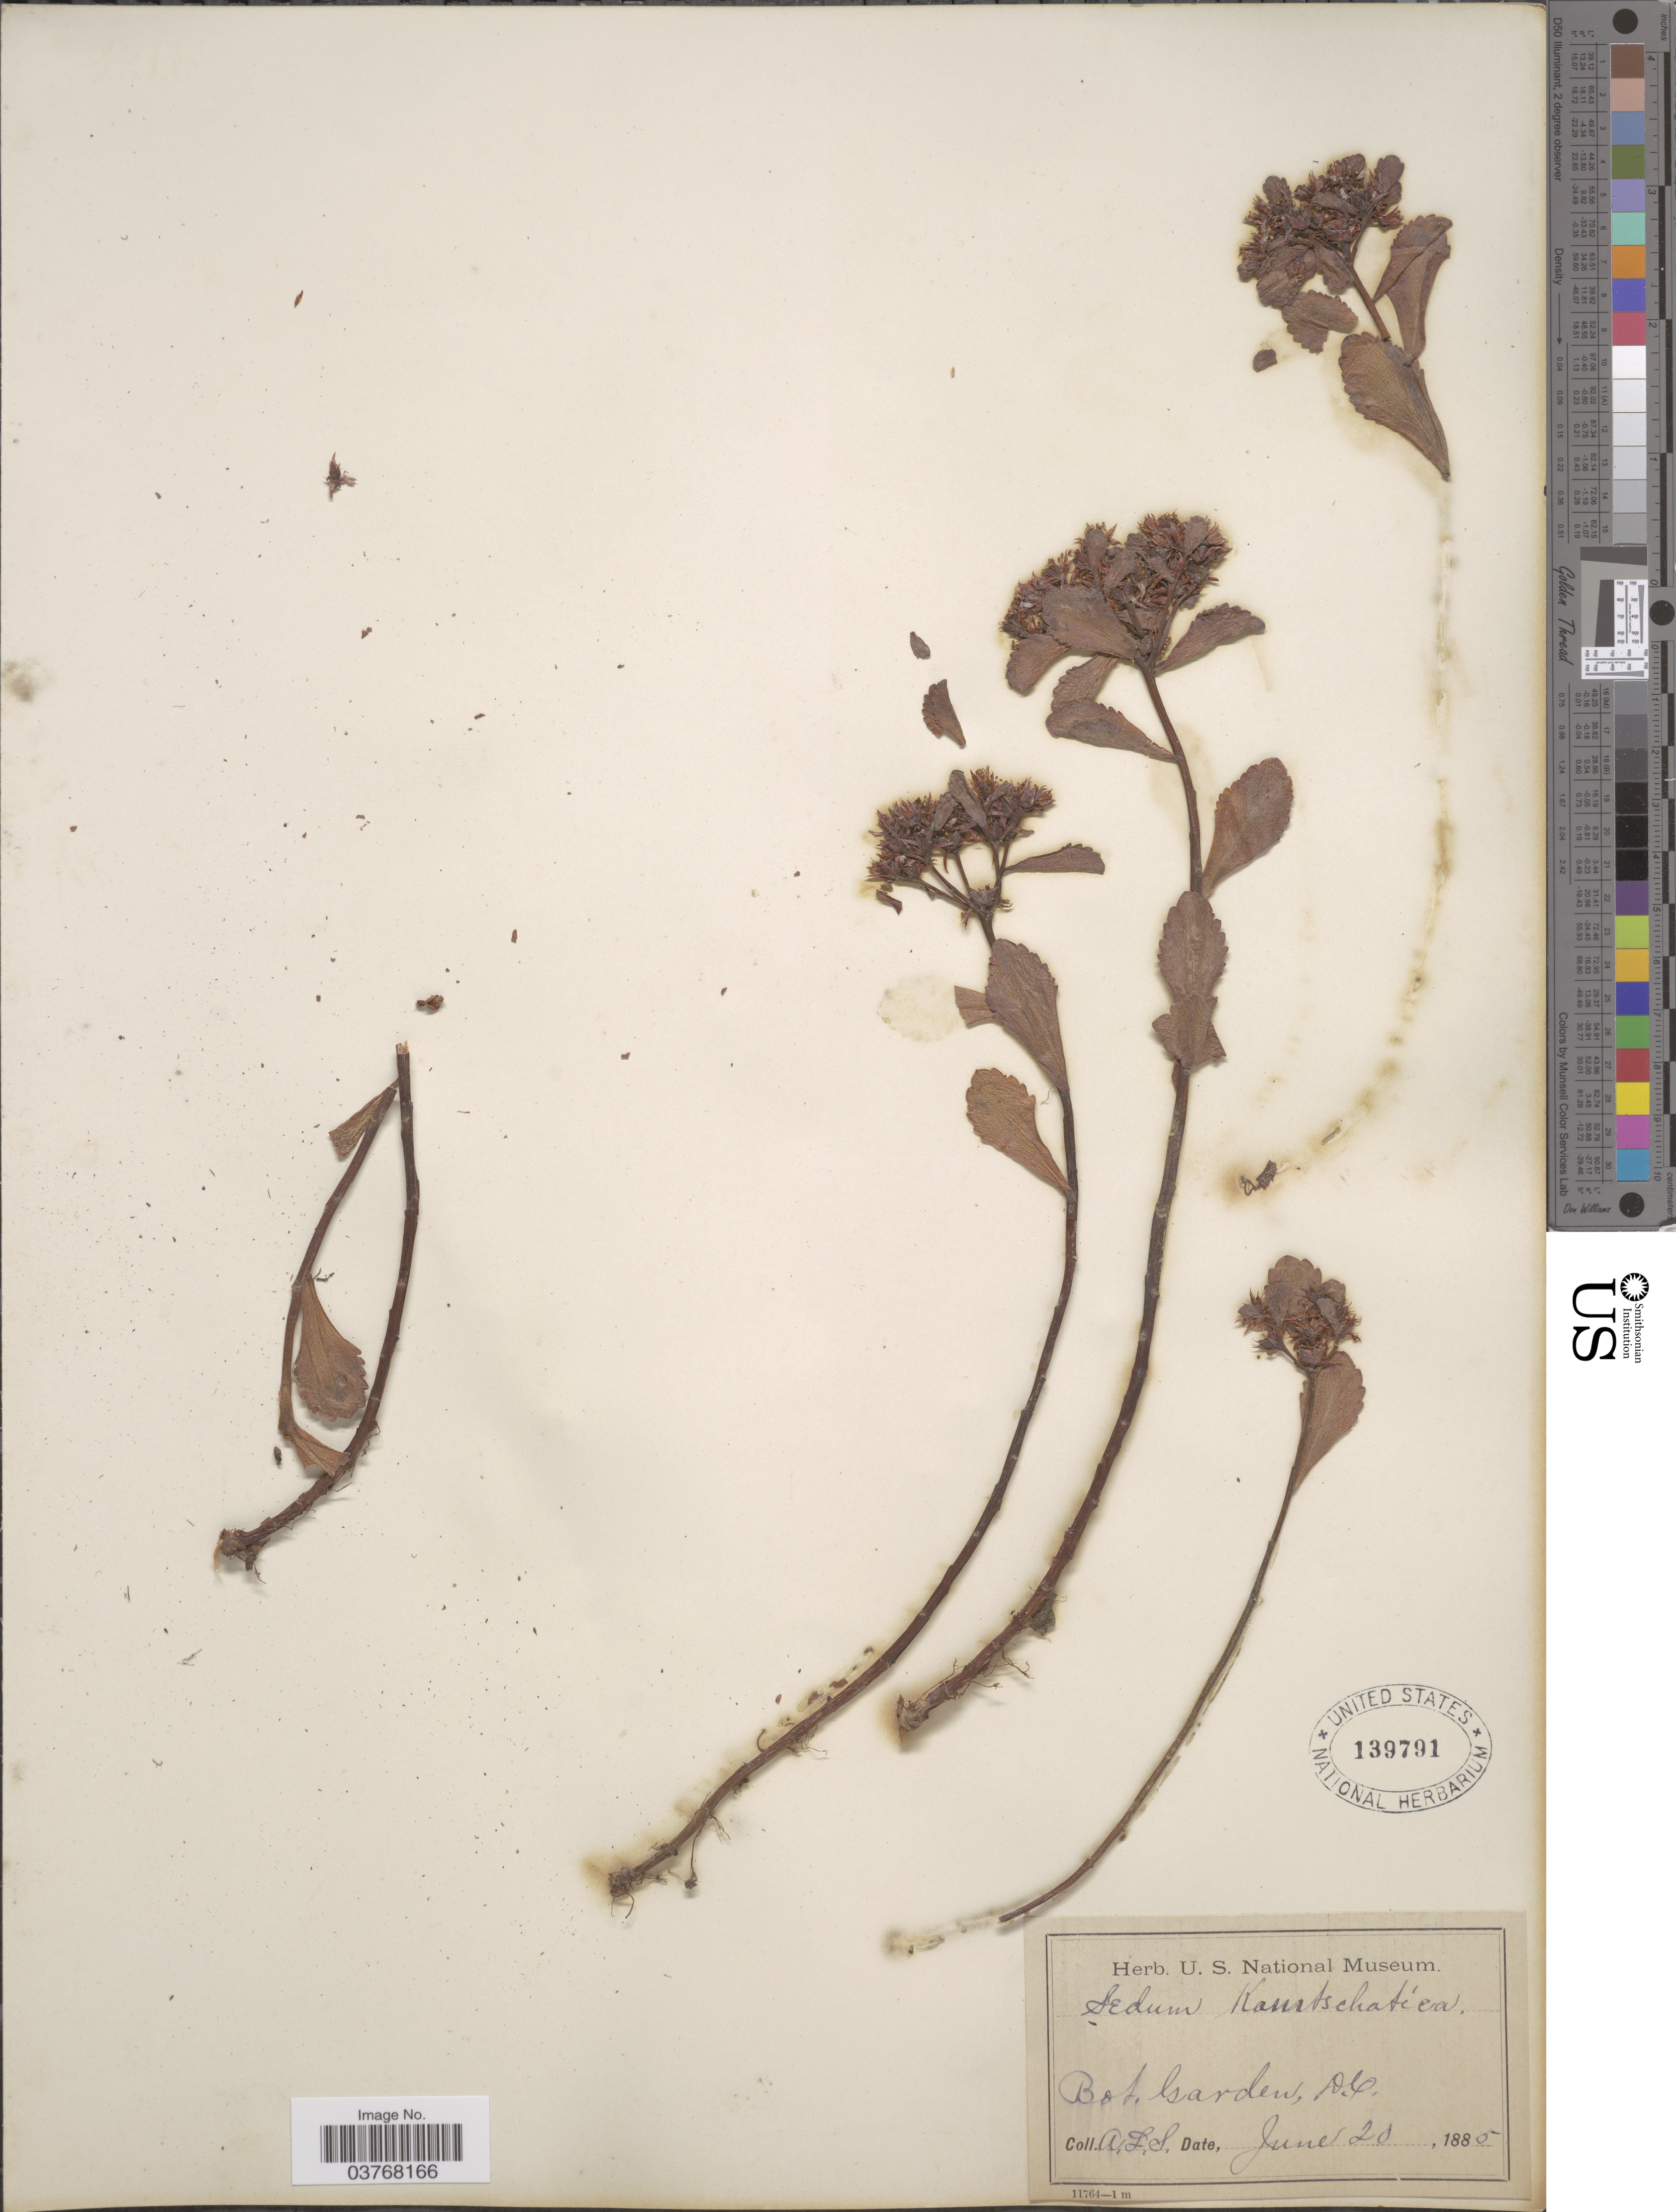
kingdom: Plantae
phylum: Tracheophyta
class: Magnoliopsida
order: Saxifragales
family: Crassulaceae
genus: Sedum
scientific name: Sedum kamtschaticum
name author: Fisch. & C.A. Mey.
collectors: A. L. S.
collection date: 1885-06-20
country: United States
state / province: District of Columbia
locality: Bot. Garden.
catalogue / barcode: US 139791